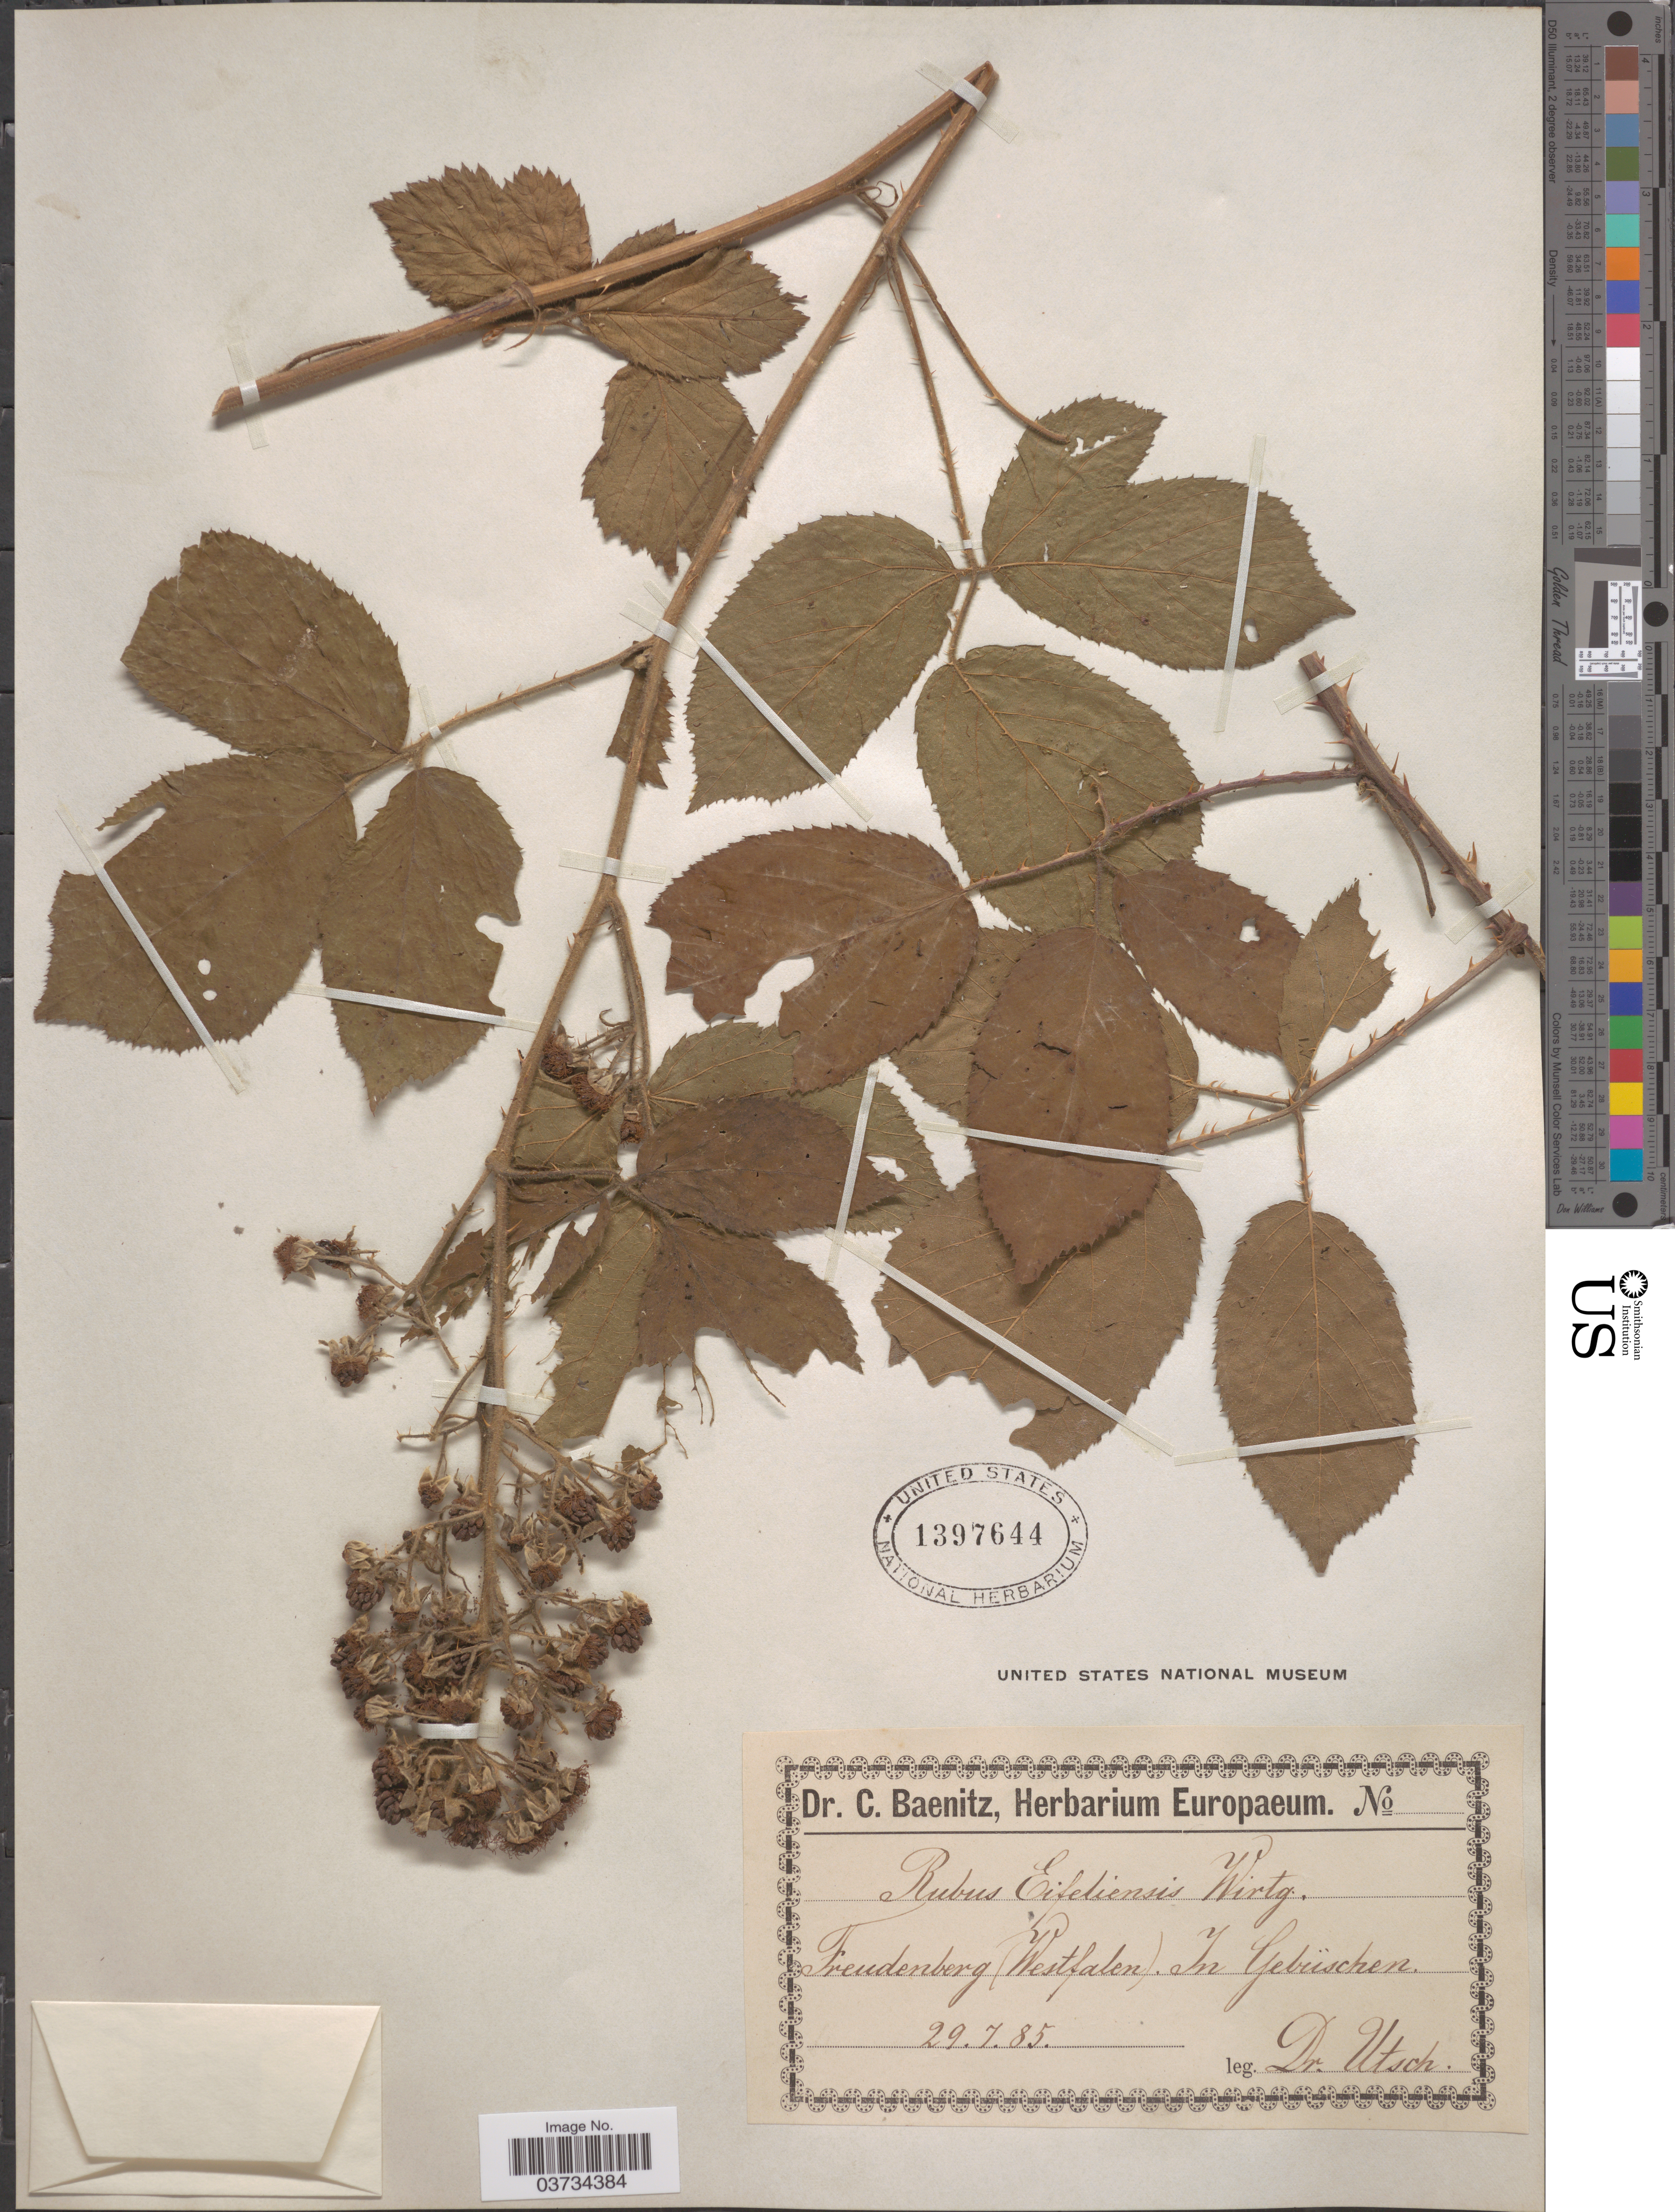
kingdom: Plantae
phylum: Tracheophyta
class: Magnoliopsida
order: Rosales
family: Rosaceae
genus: Rubus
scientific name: Rubus eifeliensis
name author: Wirtg.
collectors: Utsch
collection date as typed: Transcribed d/m/y: 29/7/85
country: Germany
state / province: Nordrhein-Westfalen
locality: Freudenberg (Westfalen). In Gebüschen.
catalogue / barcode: US 1397644